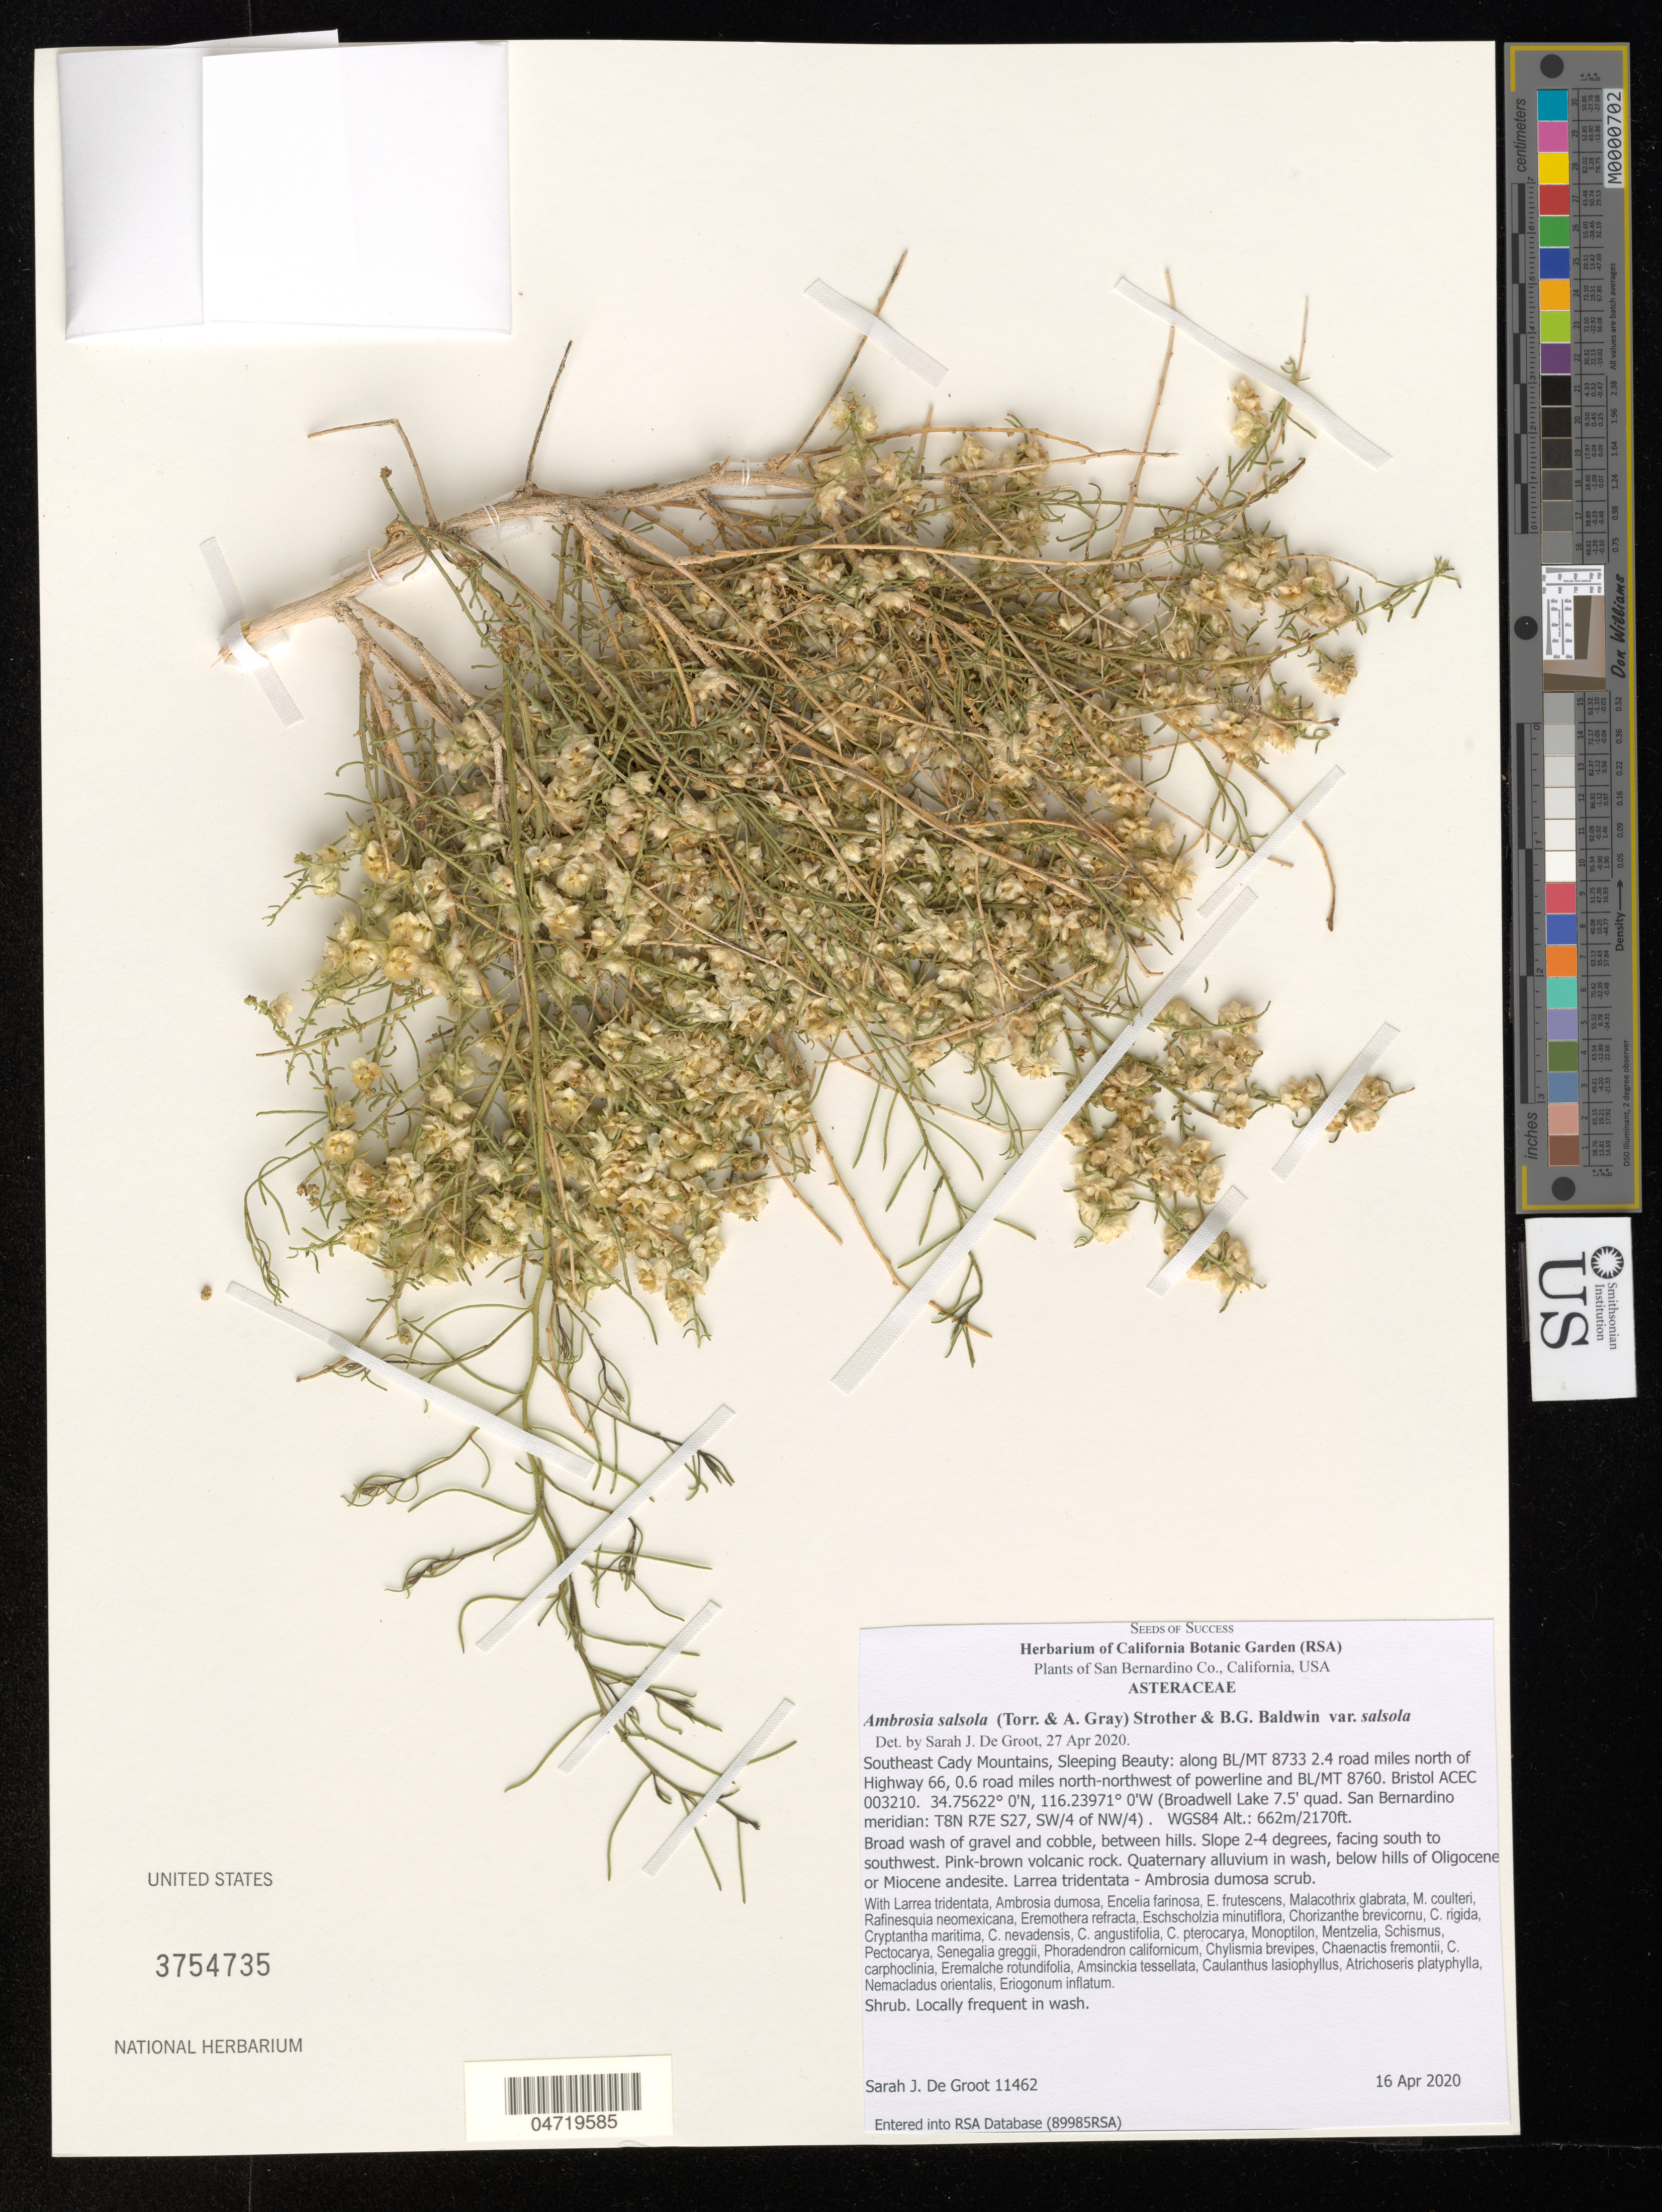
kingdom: Plantae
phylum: Tracheophyta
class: Magnoliopsida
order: Asterales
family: Asteraceae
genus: Ambrosia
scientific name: Ambrosia salsola var. salsola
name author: (Torr. & A. Gray) Strother & B.G. Baldwin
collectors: S. De Groot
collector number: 11462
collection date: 2020-04-16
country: United States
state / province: California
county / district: San Bernardino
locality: San Bernardino Co. Southeast Cady Mountains, Sleeping Beauty: along BL/MT 8733 2.4 road miles north of Highway 66, 0.6 road miles north-northwest of powerline and BL/MT 8760. Bristol ACEC 003210. (Broadwell Lake 7.5' quad. San Bernardino meridian: T8N R7E S27, SW/4 of NW/4). WGS84.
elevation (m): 662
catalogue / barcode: US 3754735